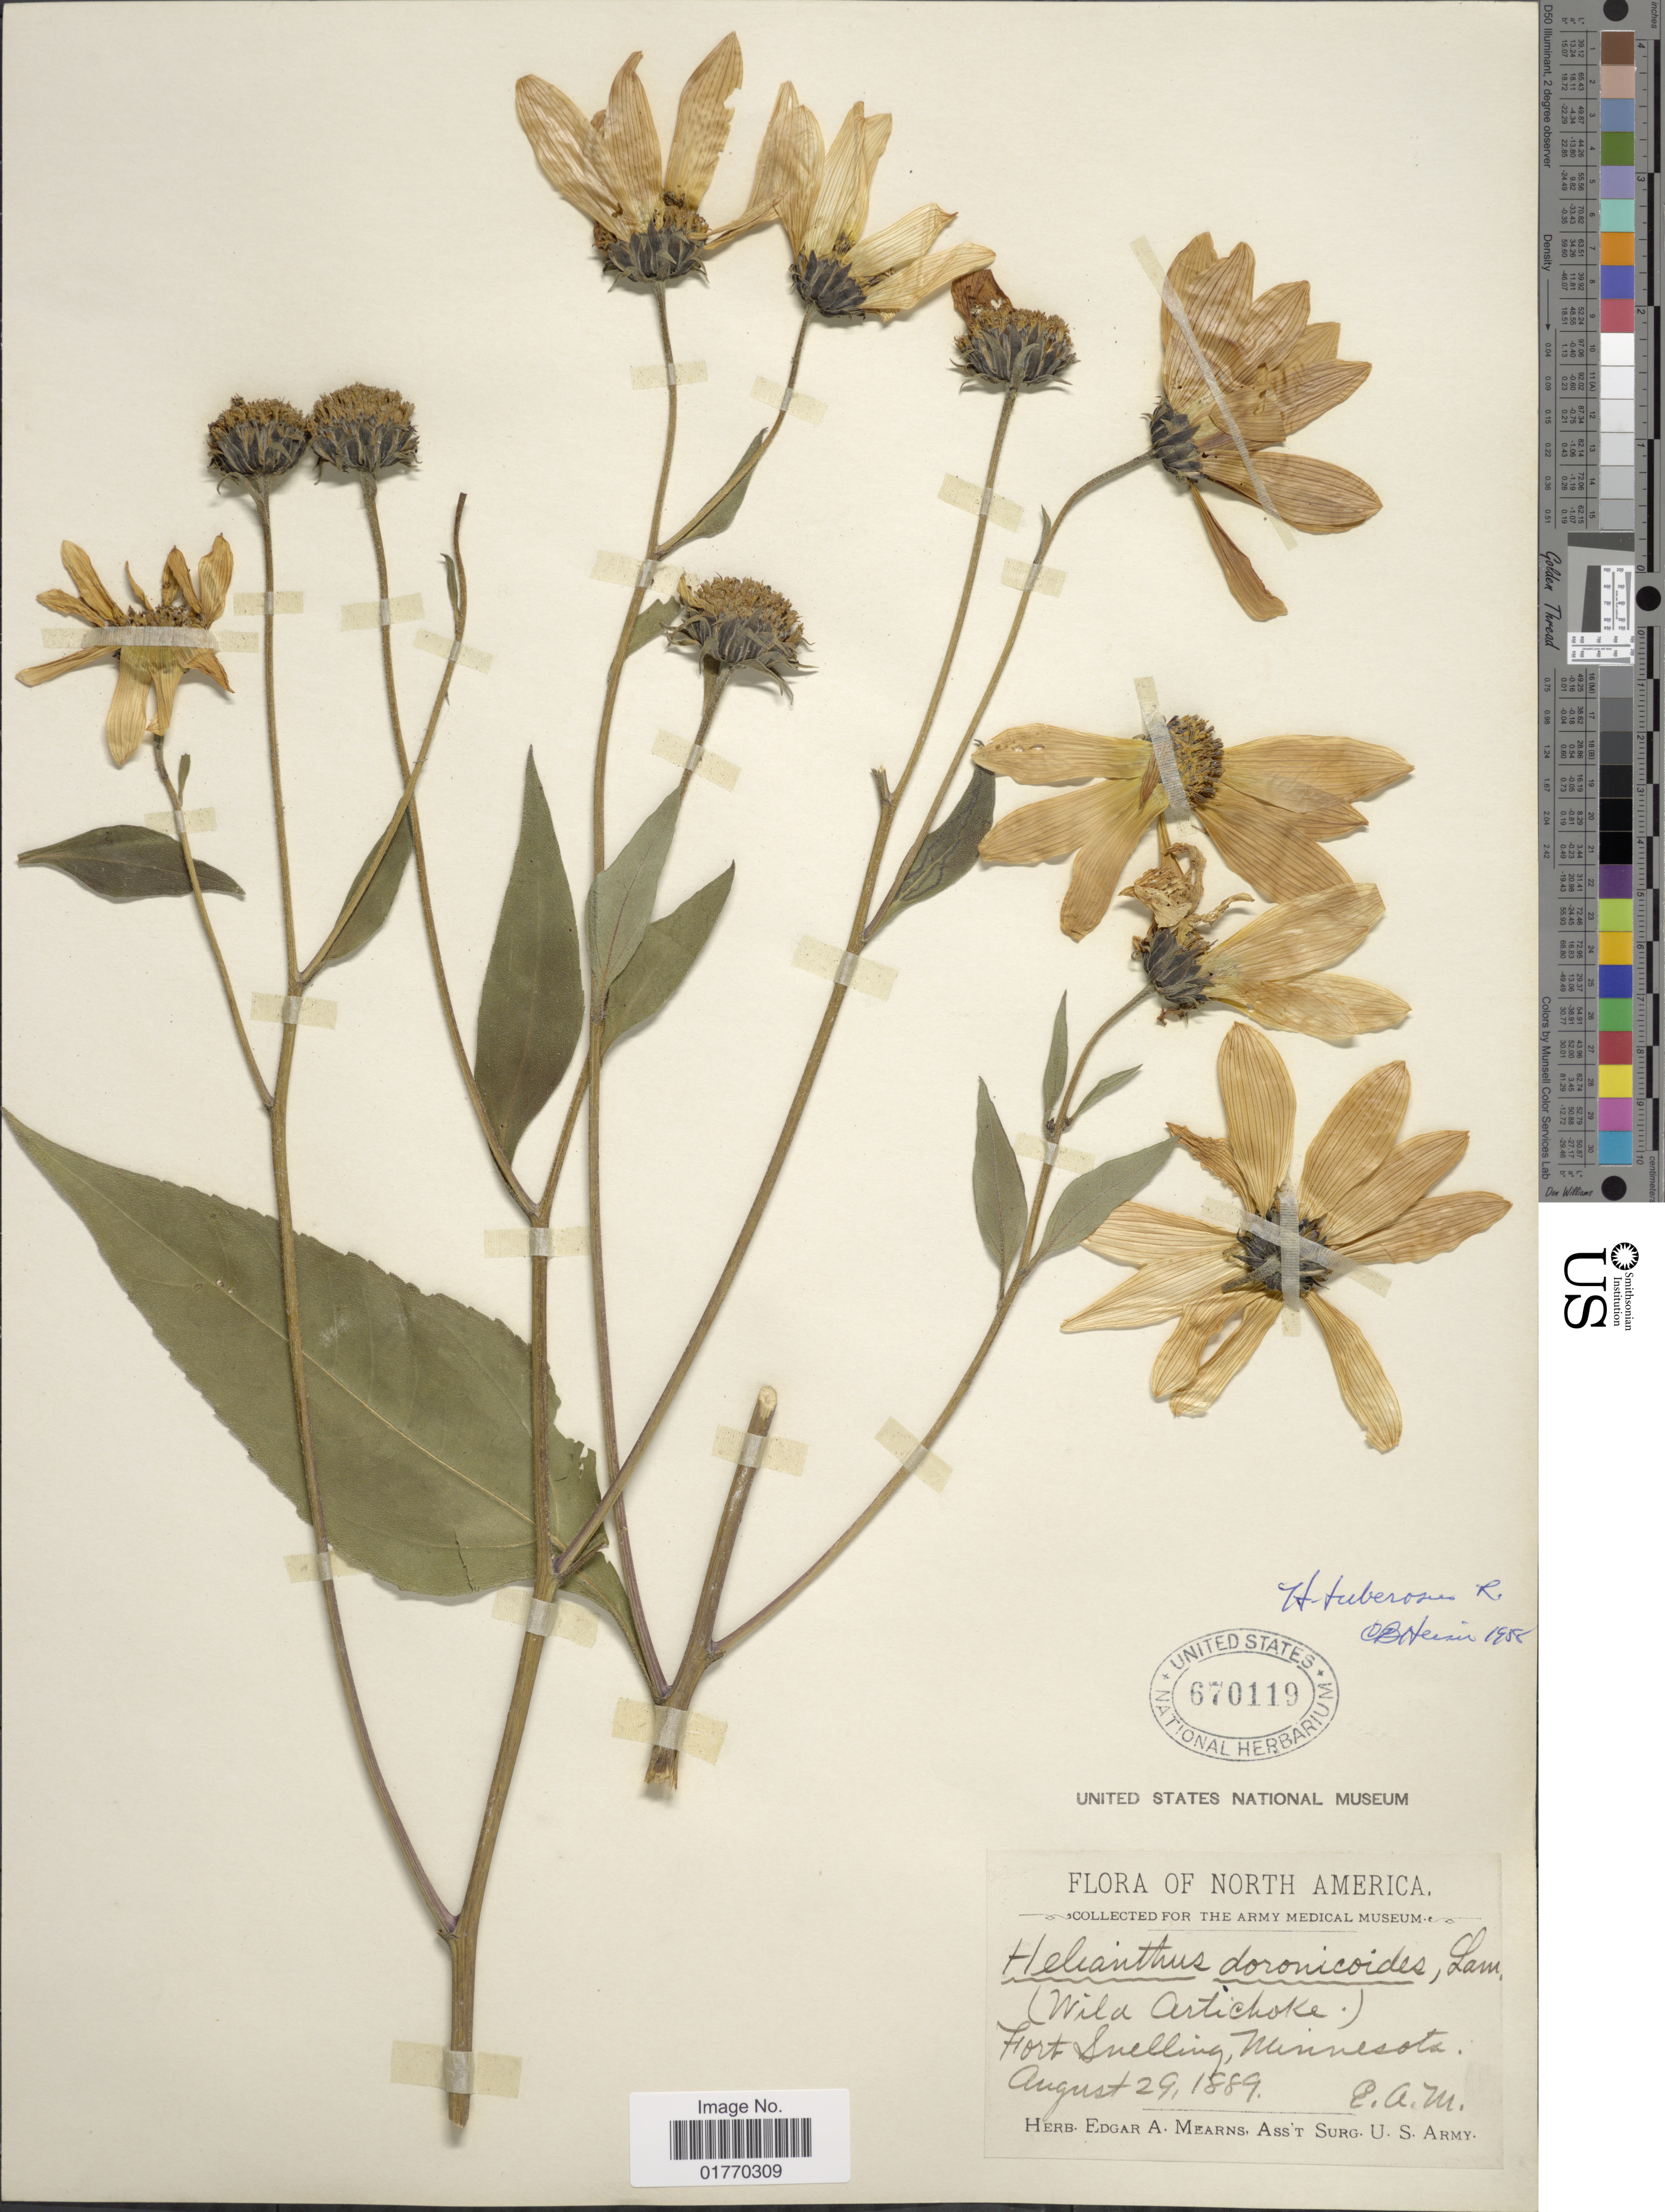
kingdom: Plantae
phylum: Tracheophyta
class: Magnoliopsida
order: Asterales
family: Asteraceae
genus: Helianthus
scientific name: Helianthus doronocoides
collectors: E. A. Mearns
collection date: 1889-08-29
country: United States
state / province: Minnesota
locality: (Wild Artichoke) Fort Snelling, Minnesota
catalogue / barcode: US 670119